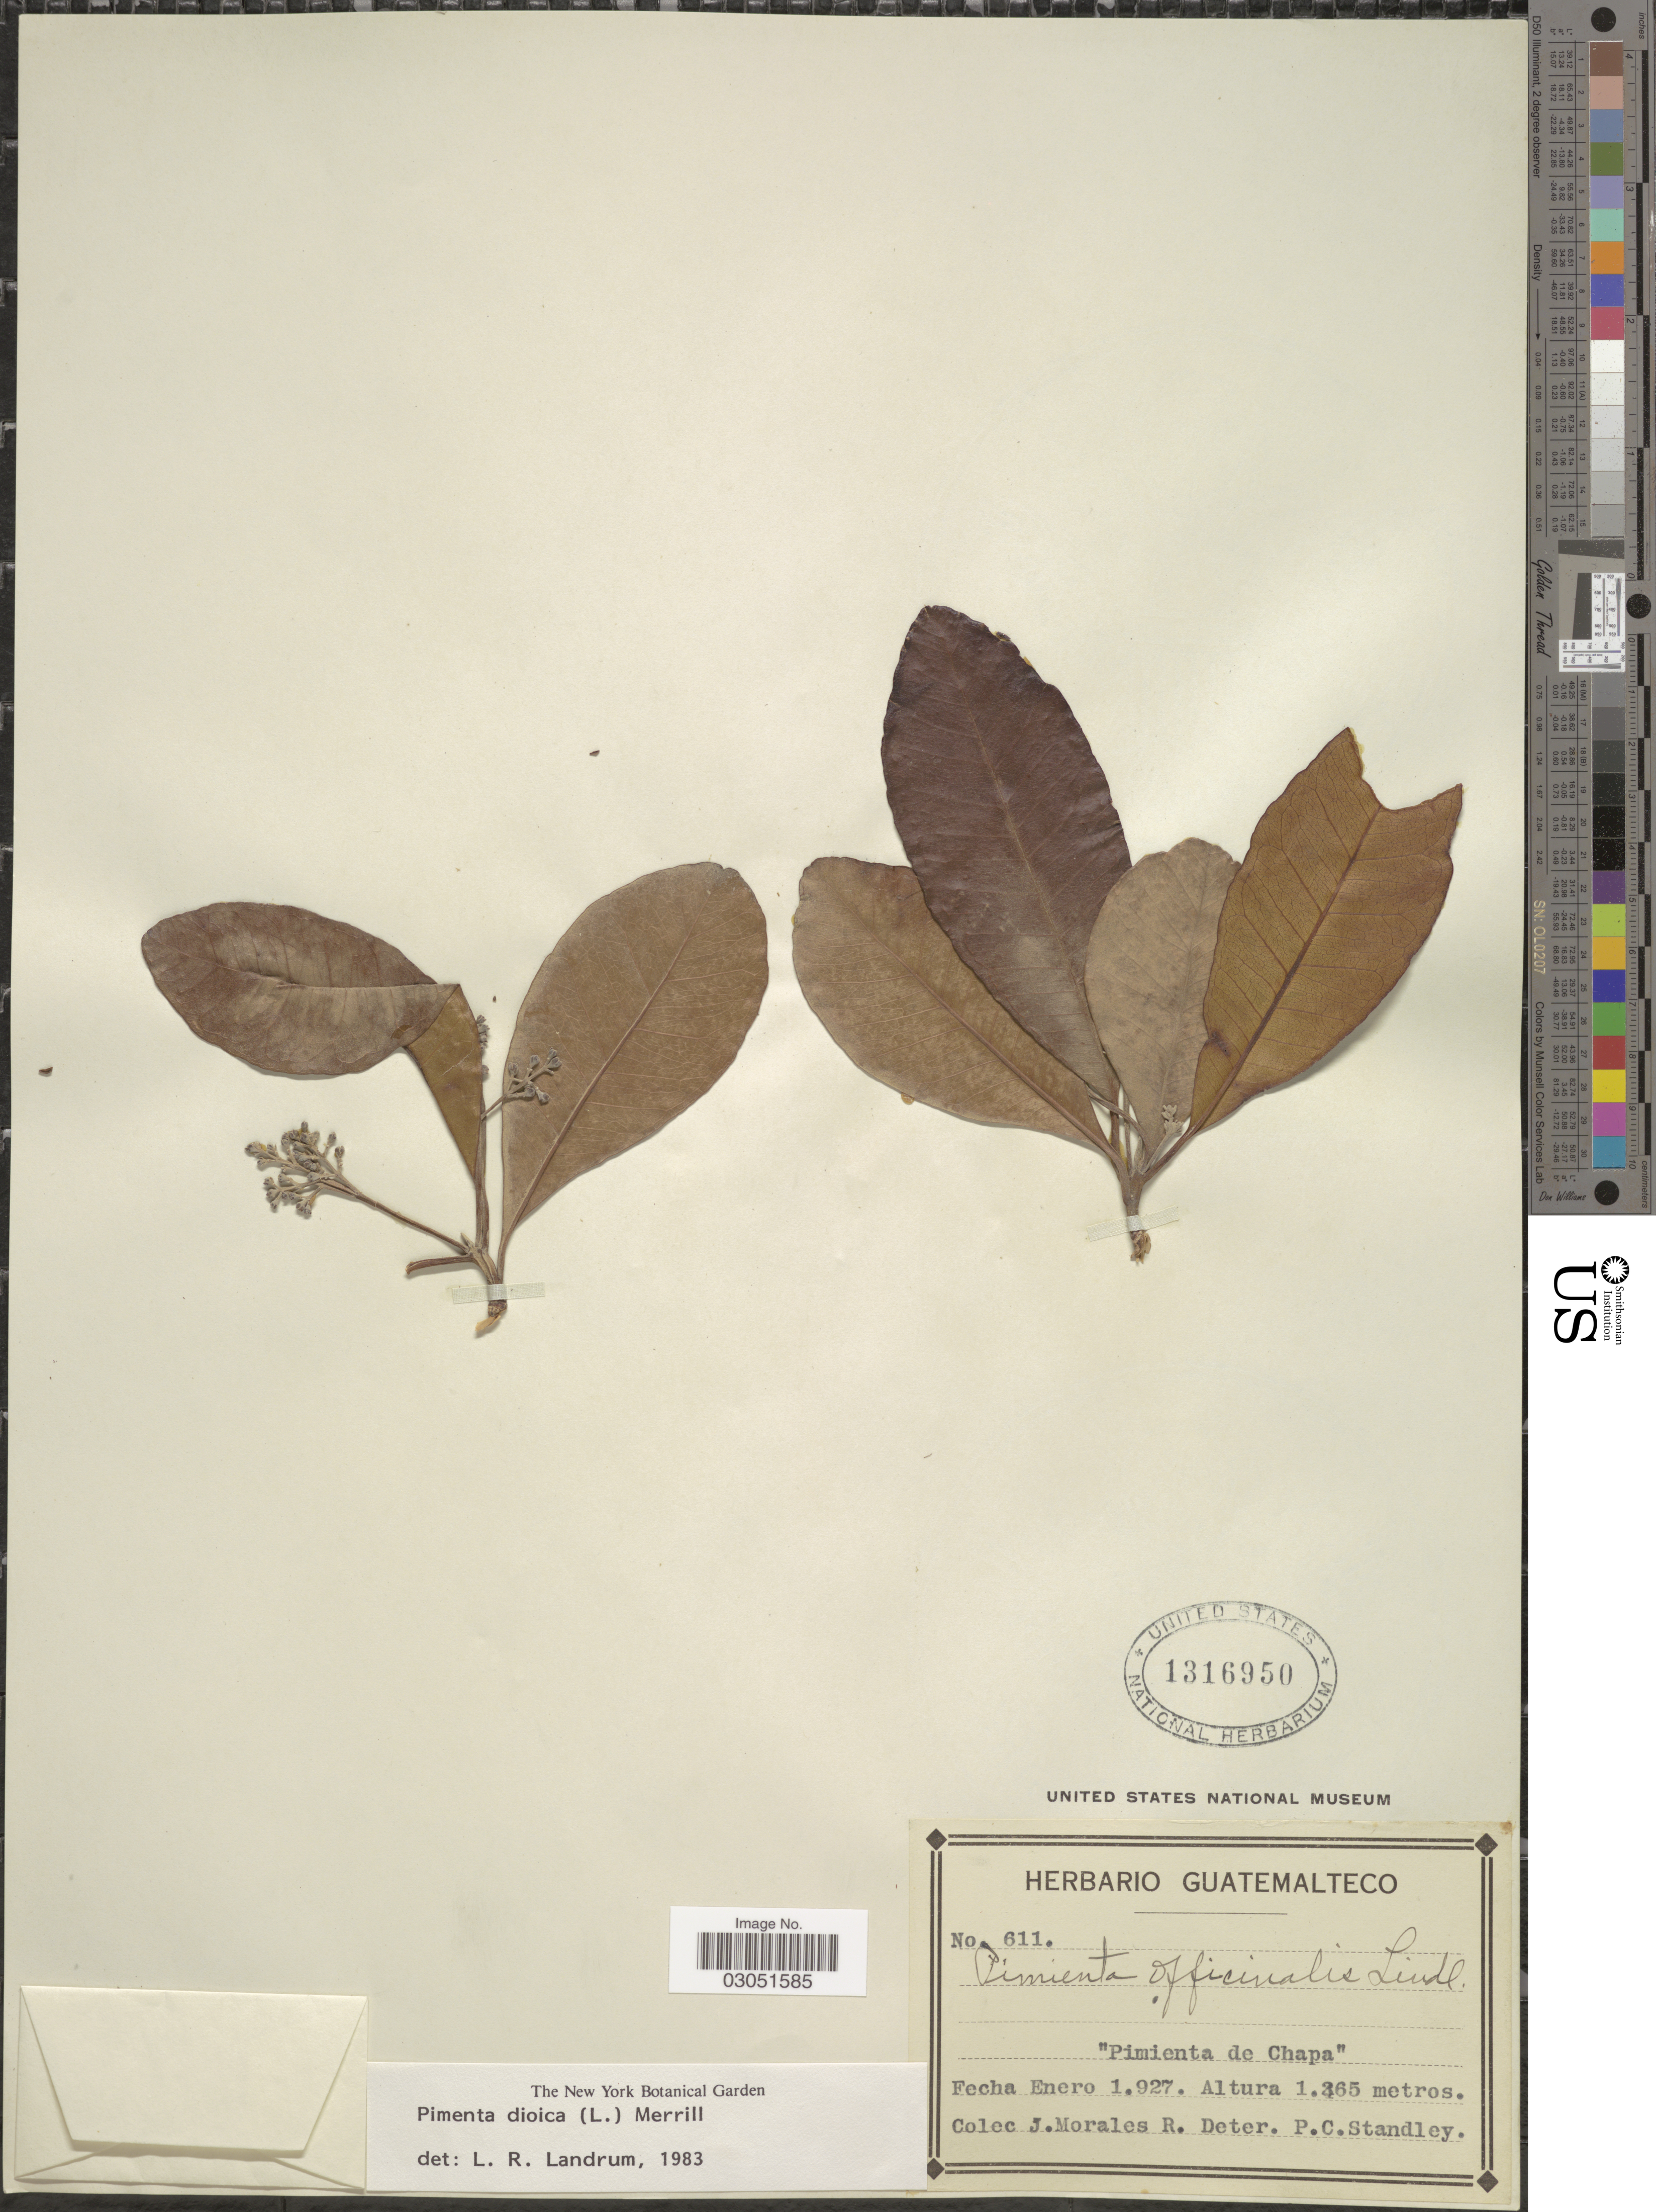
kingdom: Plantae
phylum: Tracheophyta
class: Magnoliopsida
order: Myrtales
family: Myrtaceae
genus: Pimenta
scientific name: Pimenta dioica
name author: (L.) Merr.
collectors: J. Morales, R. Deter & P. C. Standley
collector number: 611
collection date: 1927-01-01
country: Guatemala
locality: Primienta de Chapa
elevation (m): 1265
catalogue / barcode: US 1316950